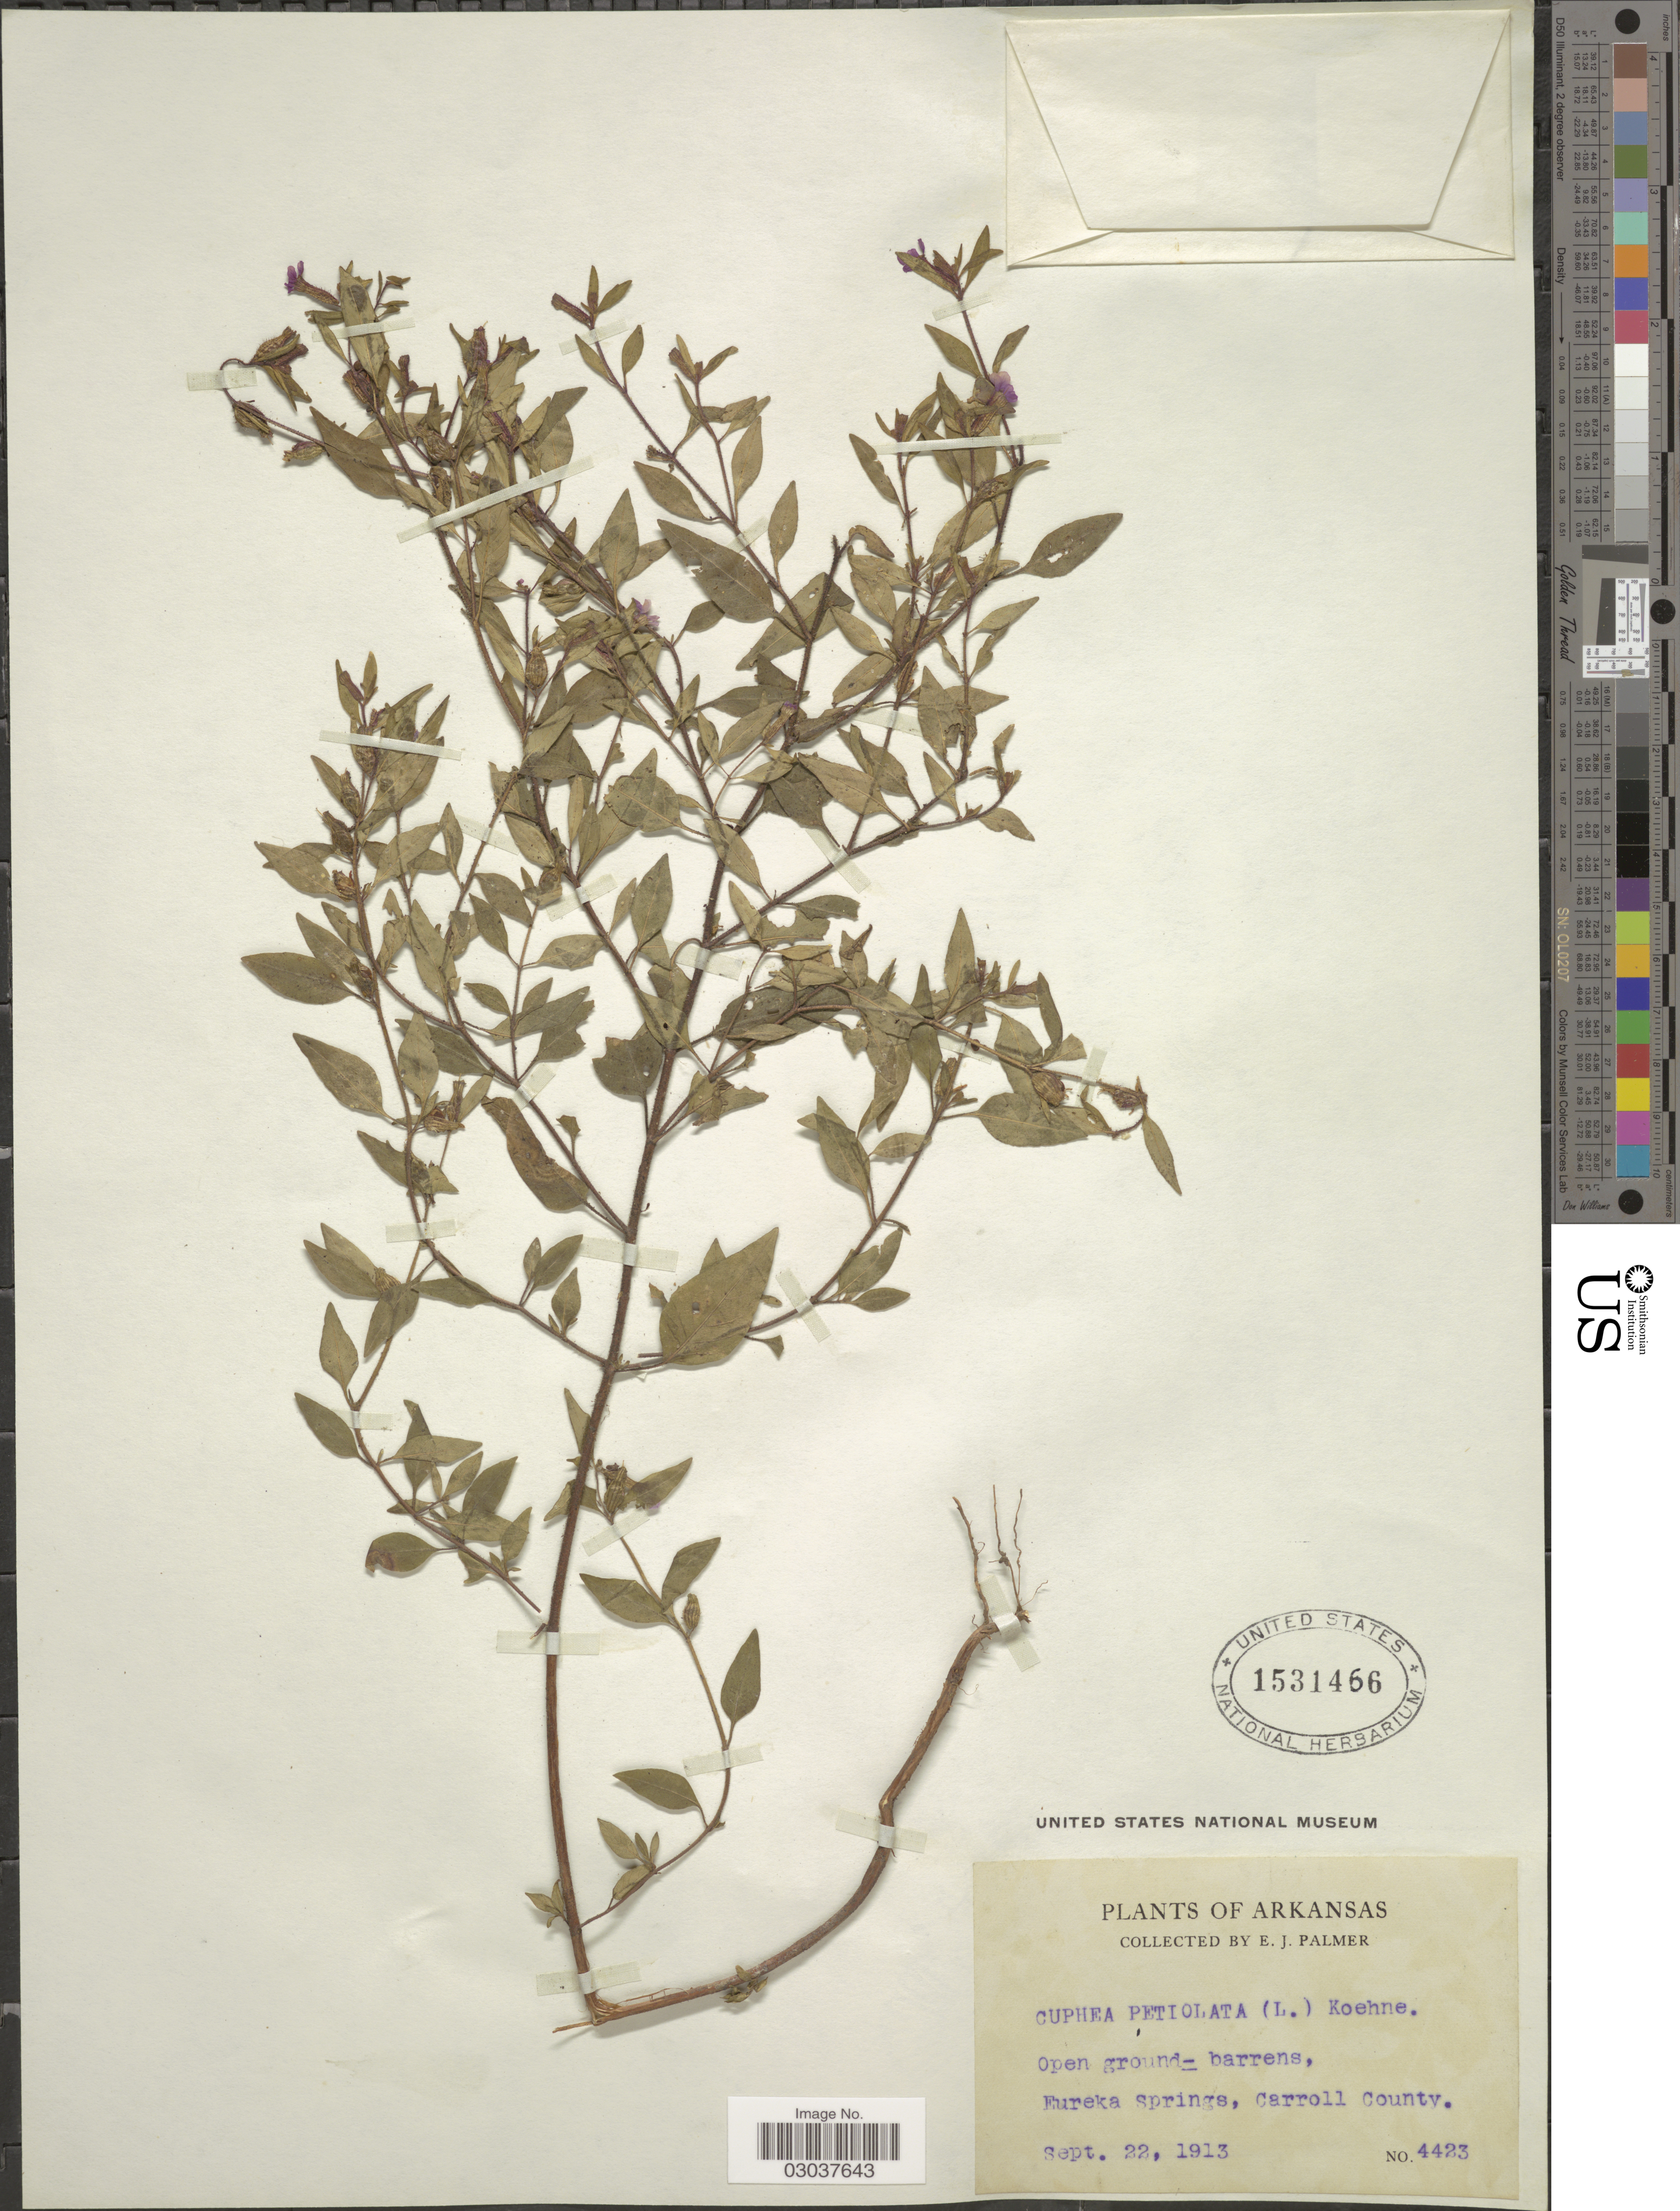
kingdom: Plantae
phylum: Tracheophyta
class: Magnoliopsida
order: Myrtales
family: Lythraceae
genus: Cuphea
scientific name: Cuphea petiolata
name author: Pohl ex Koehne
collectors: E. J. Palmer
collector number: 4423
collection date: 1913-09-22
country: United States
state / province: Arkansas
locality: Eureka Springs, Carroll County.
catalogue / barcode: US 1531466